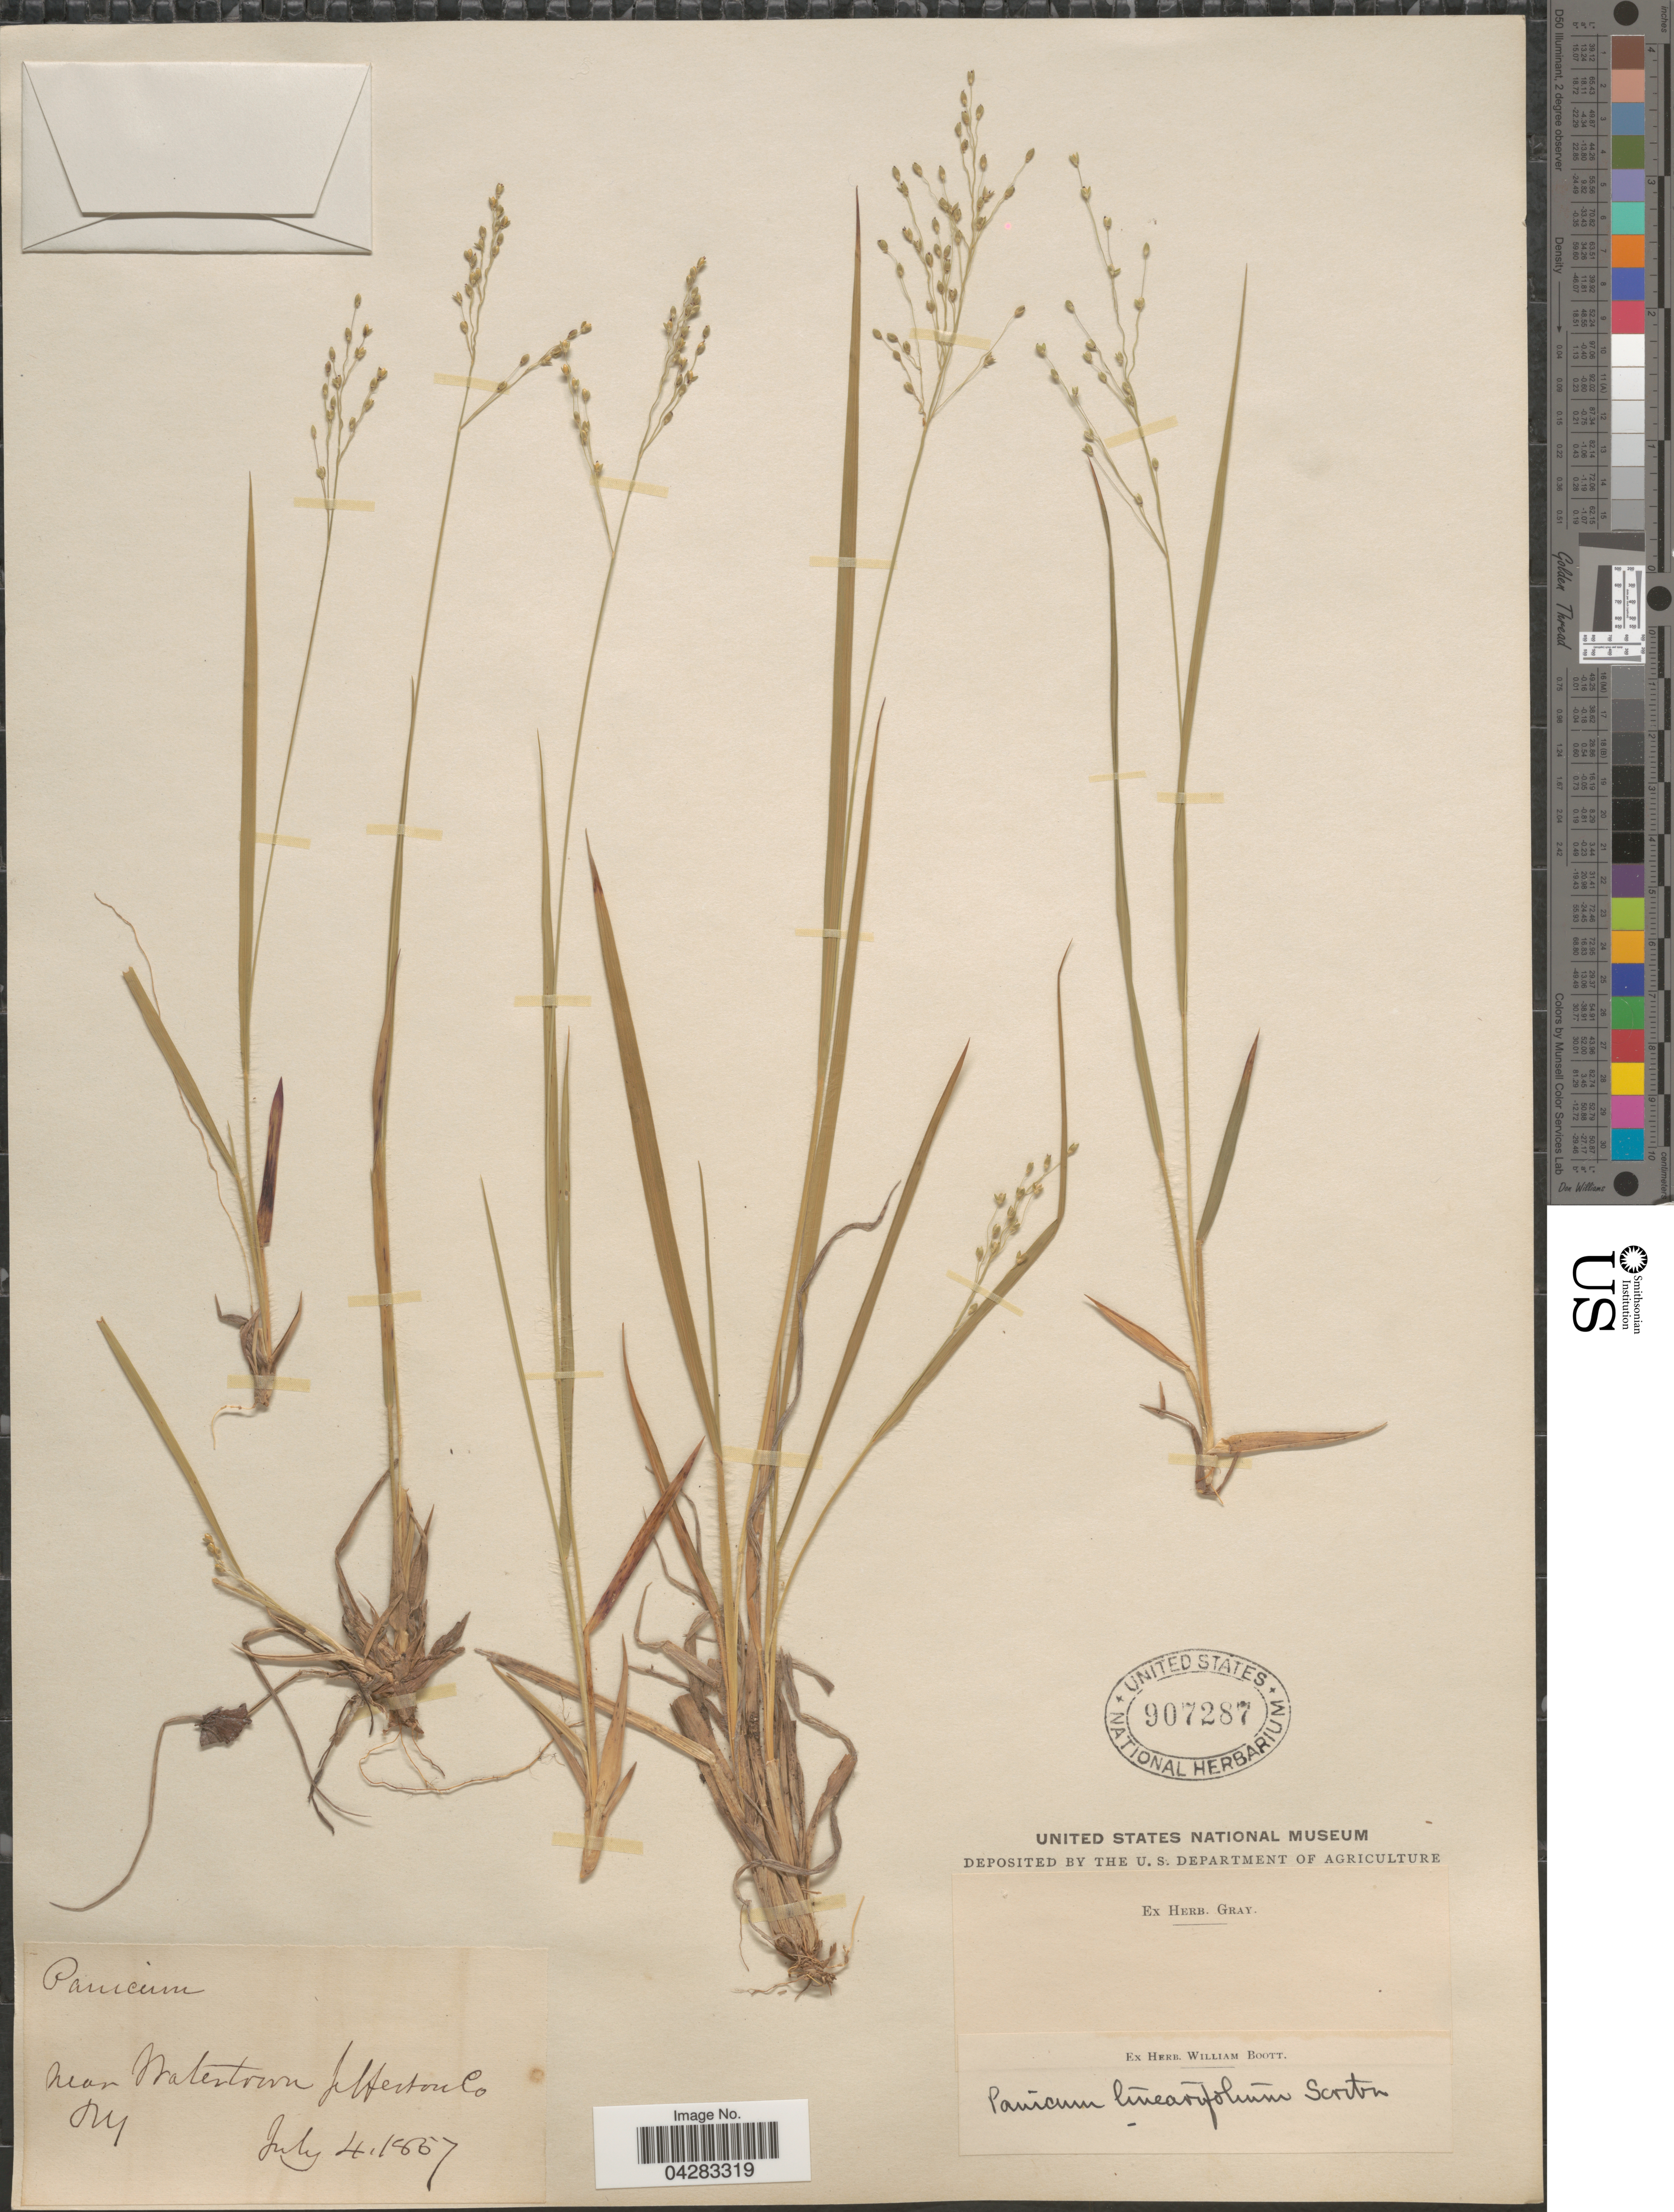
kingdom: Plantae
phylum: Tracheophyta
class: Liliopsida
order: Poales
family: Poaceae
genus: Dichanthelium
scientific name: Dichanthelium linearifolium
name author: (Scribn.) Gould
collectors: ex herb. Gray & ex herb. William Boott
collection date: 1887-07-04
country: United States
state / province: New York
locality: Near Waterton. Jefferson Co.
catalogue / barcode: US 907287